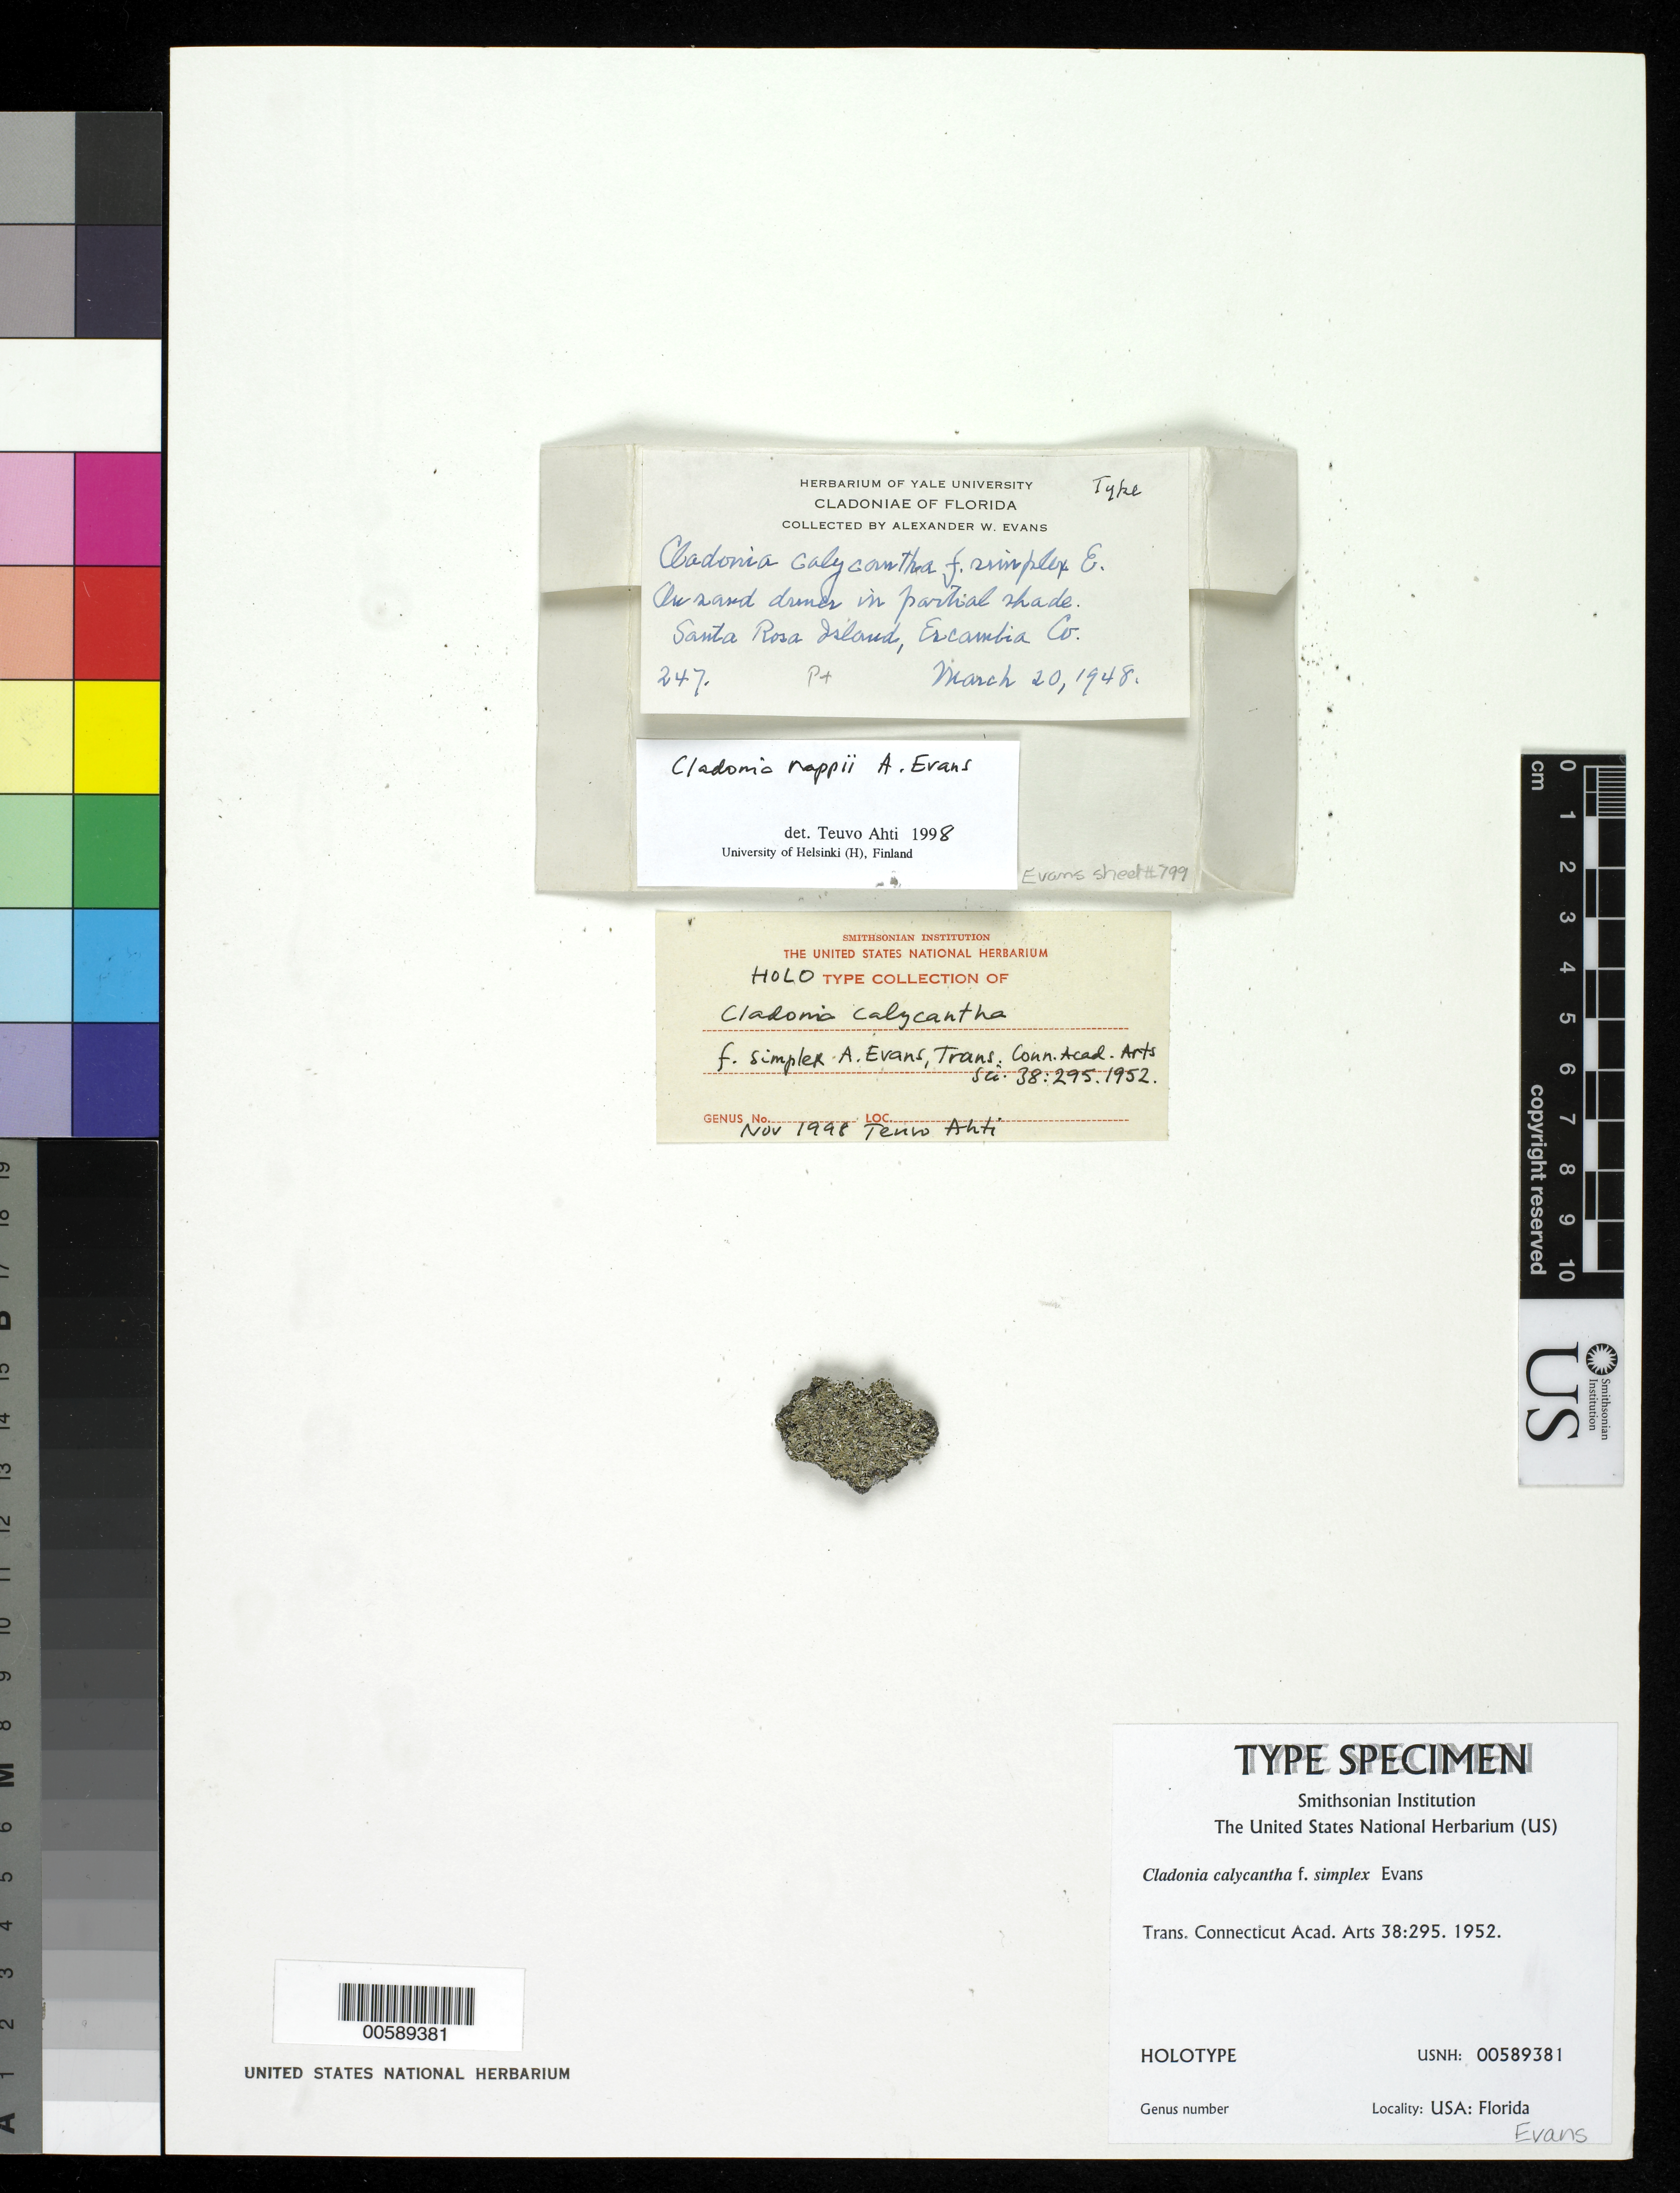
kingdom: Fungi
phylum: Ascomycota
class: Lecanoromycetes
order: Lecanorales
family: Cladoniaceae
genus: Cladonia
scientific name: Cladonia calycantha f. simplex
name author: A. Evans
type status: Holotype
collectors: A. W. Evans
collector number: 247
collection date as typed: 2- Mar 1948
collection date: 1948-03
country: United States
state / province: Florida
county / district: Escambia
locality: Santa Rosa Island.